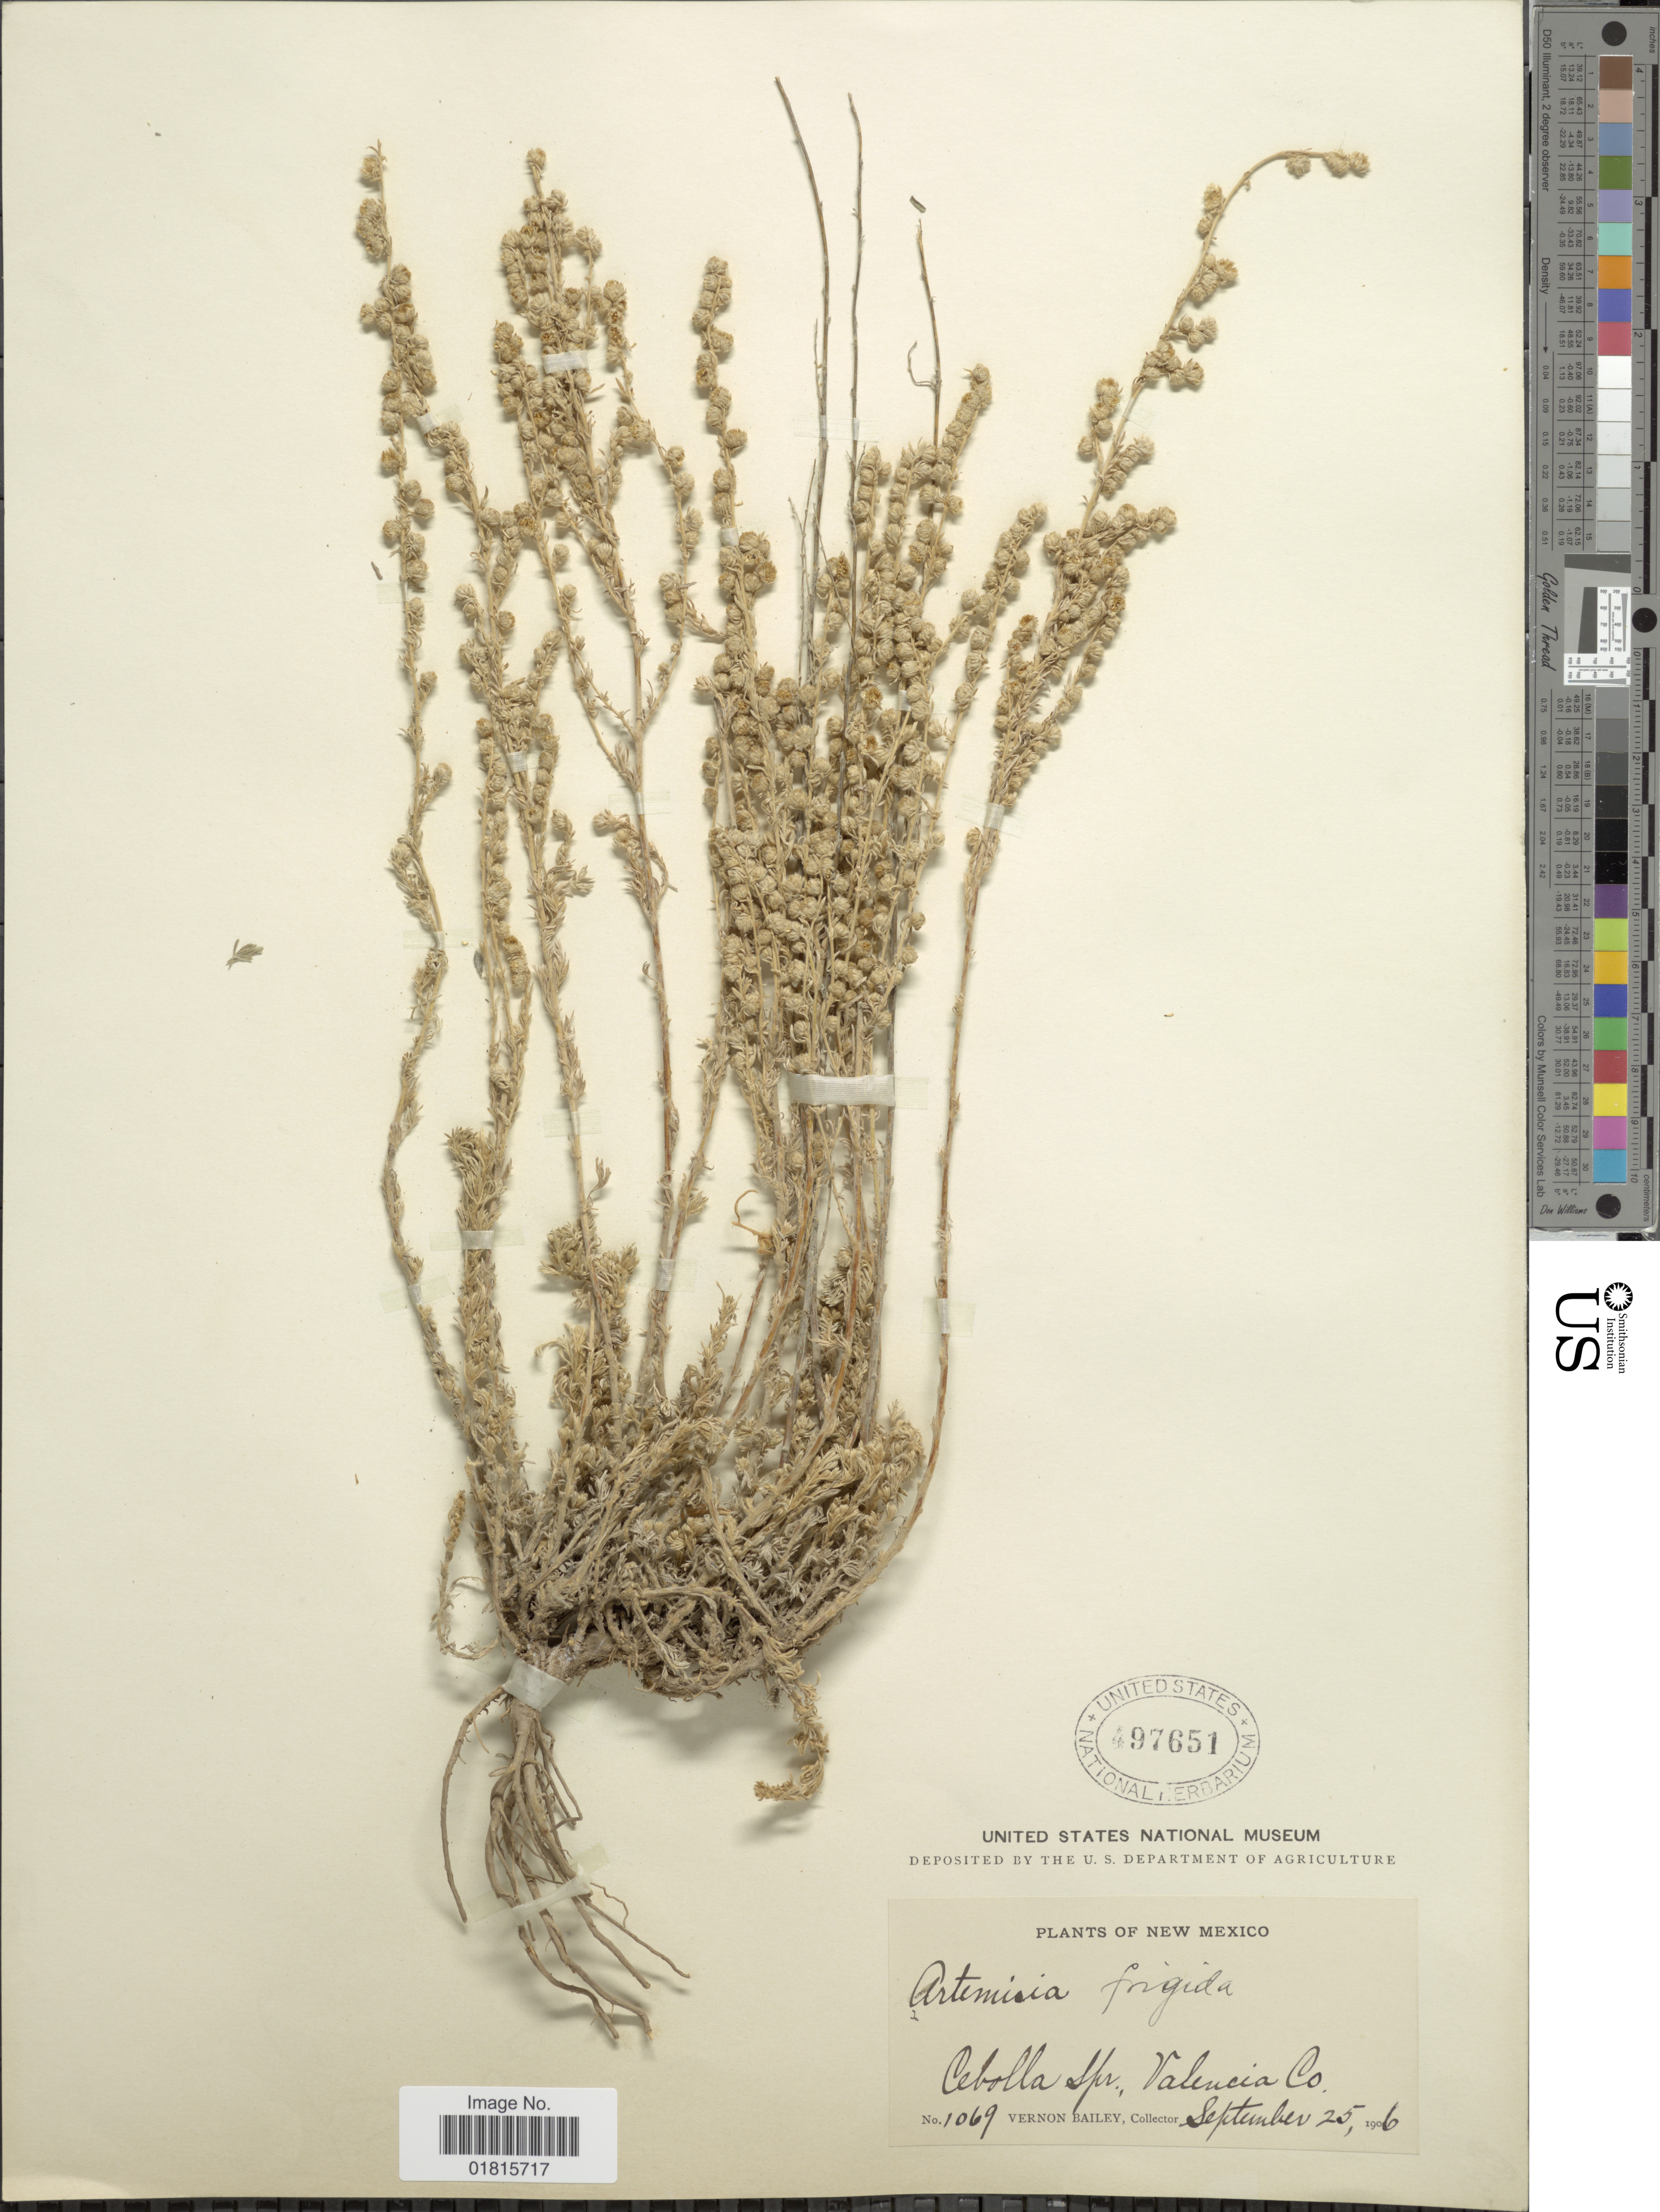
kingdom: Plantae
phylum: Tracheophyta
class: Magnoliopsida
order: Asterales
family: Asteraceae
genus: Artemisia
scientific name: Artemisia frigida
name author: Willd.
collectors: V. O. Bailey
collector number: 1069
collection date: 1906-09-25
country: United States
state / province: New Mexico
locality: Cebolla Spr., Valencia Co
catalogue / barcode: US 497651